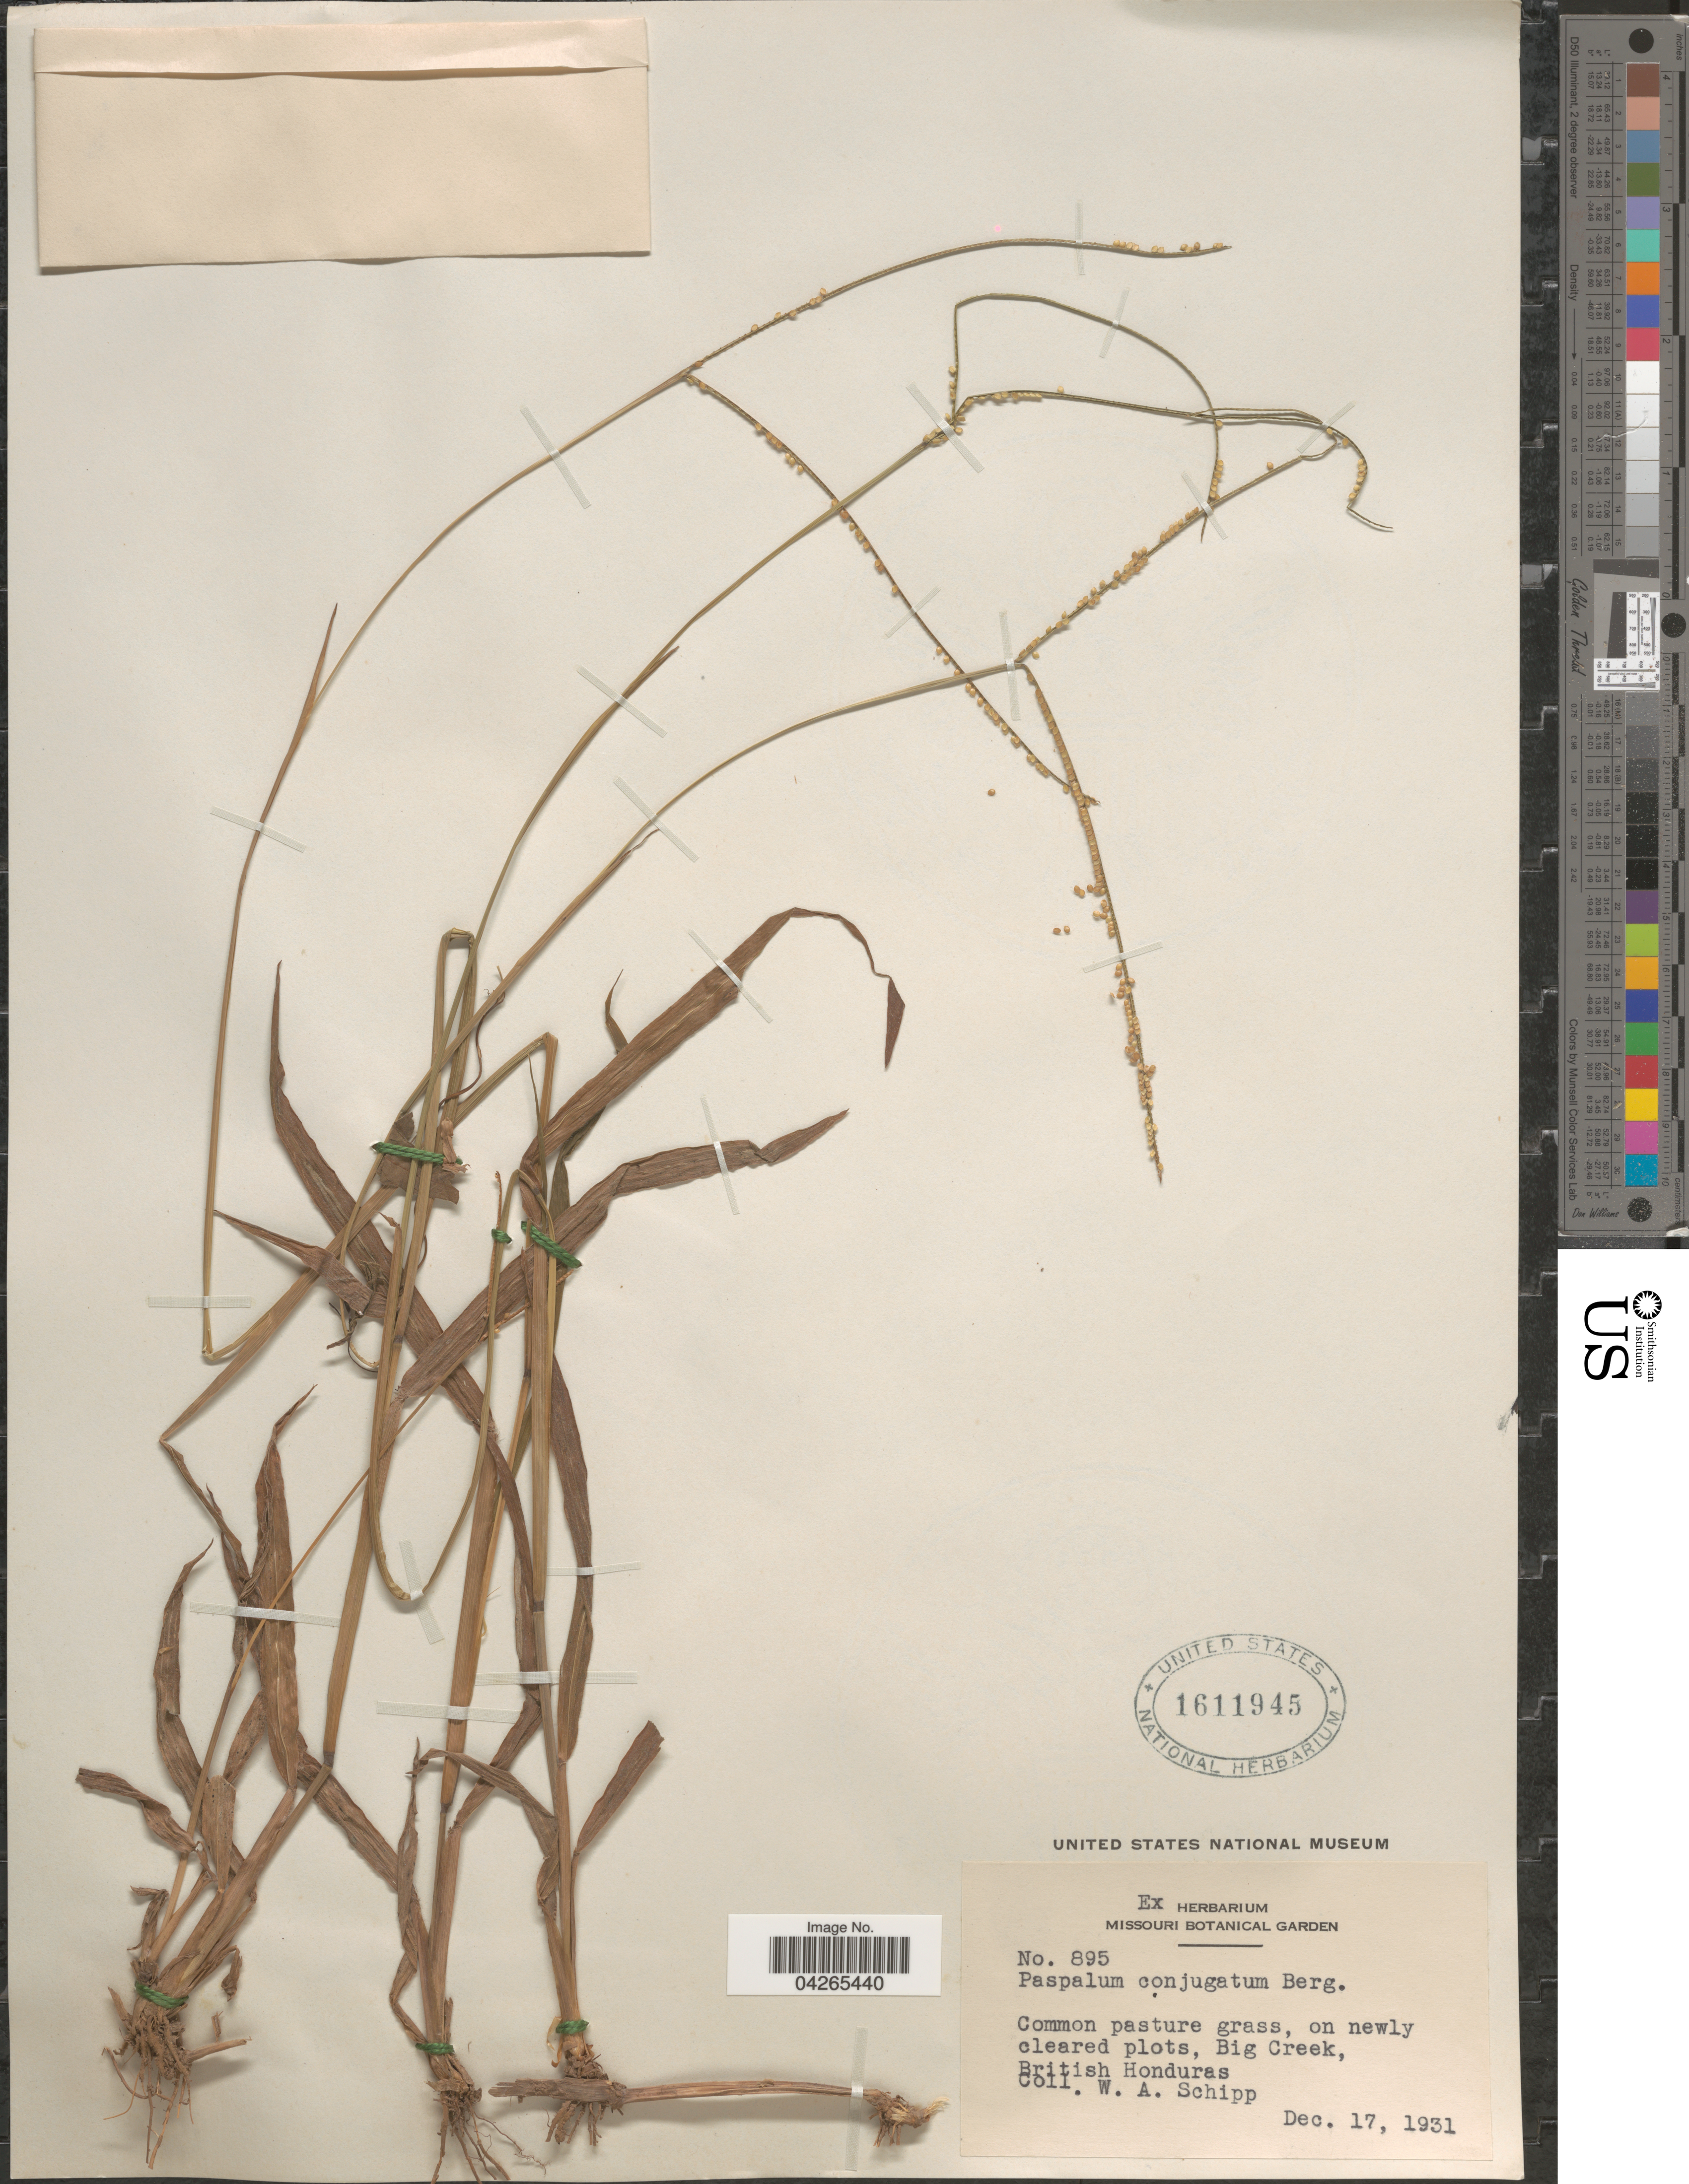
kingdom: Plantae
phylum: Tracheophyta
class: Liliopsida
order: Poales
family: Poaceae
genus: Paspalum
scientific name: Paspalum conjugatum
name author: P.J. Bergius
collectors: W. Schipp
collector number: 895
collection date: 1931-12-17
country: Belize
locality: Big Creek, British Honduras.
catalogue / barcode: US 1611945